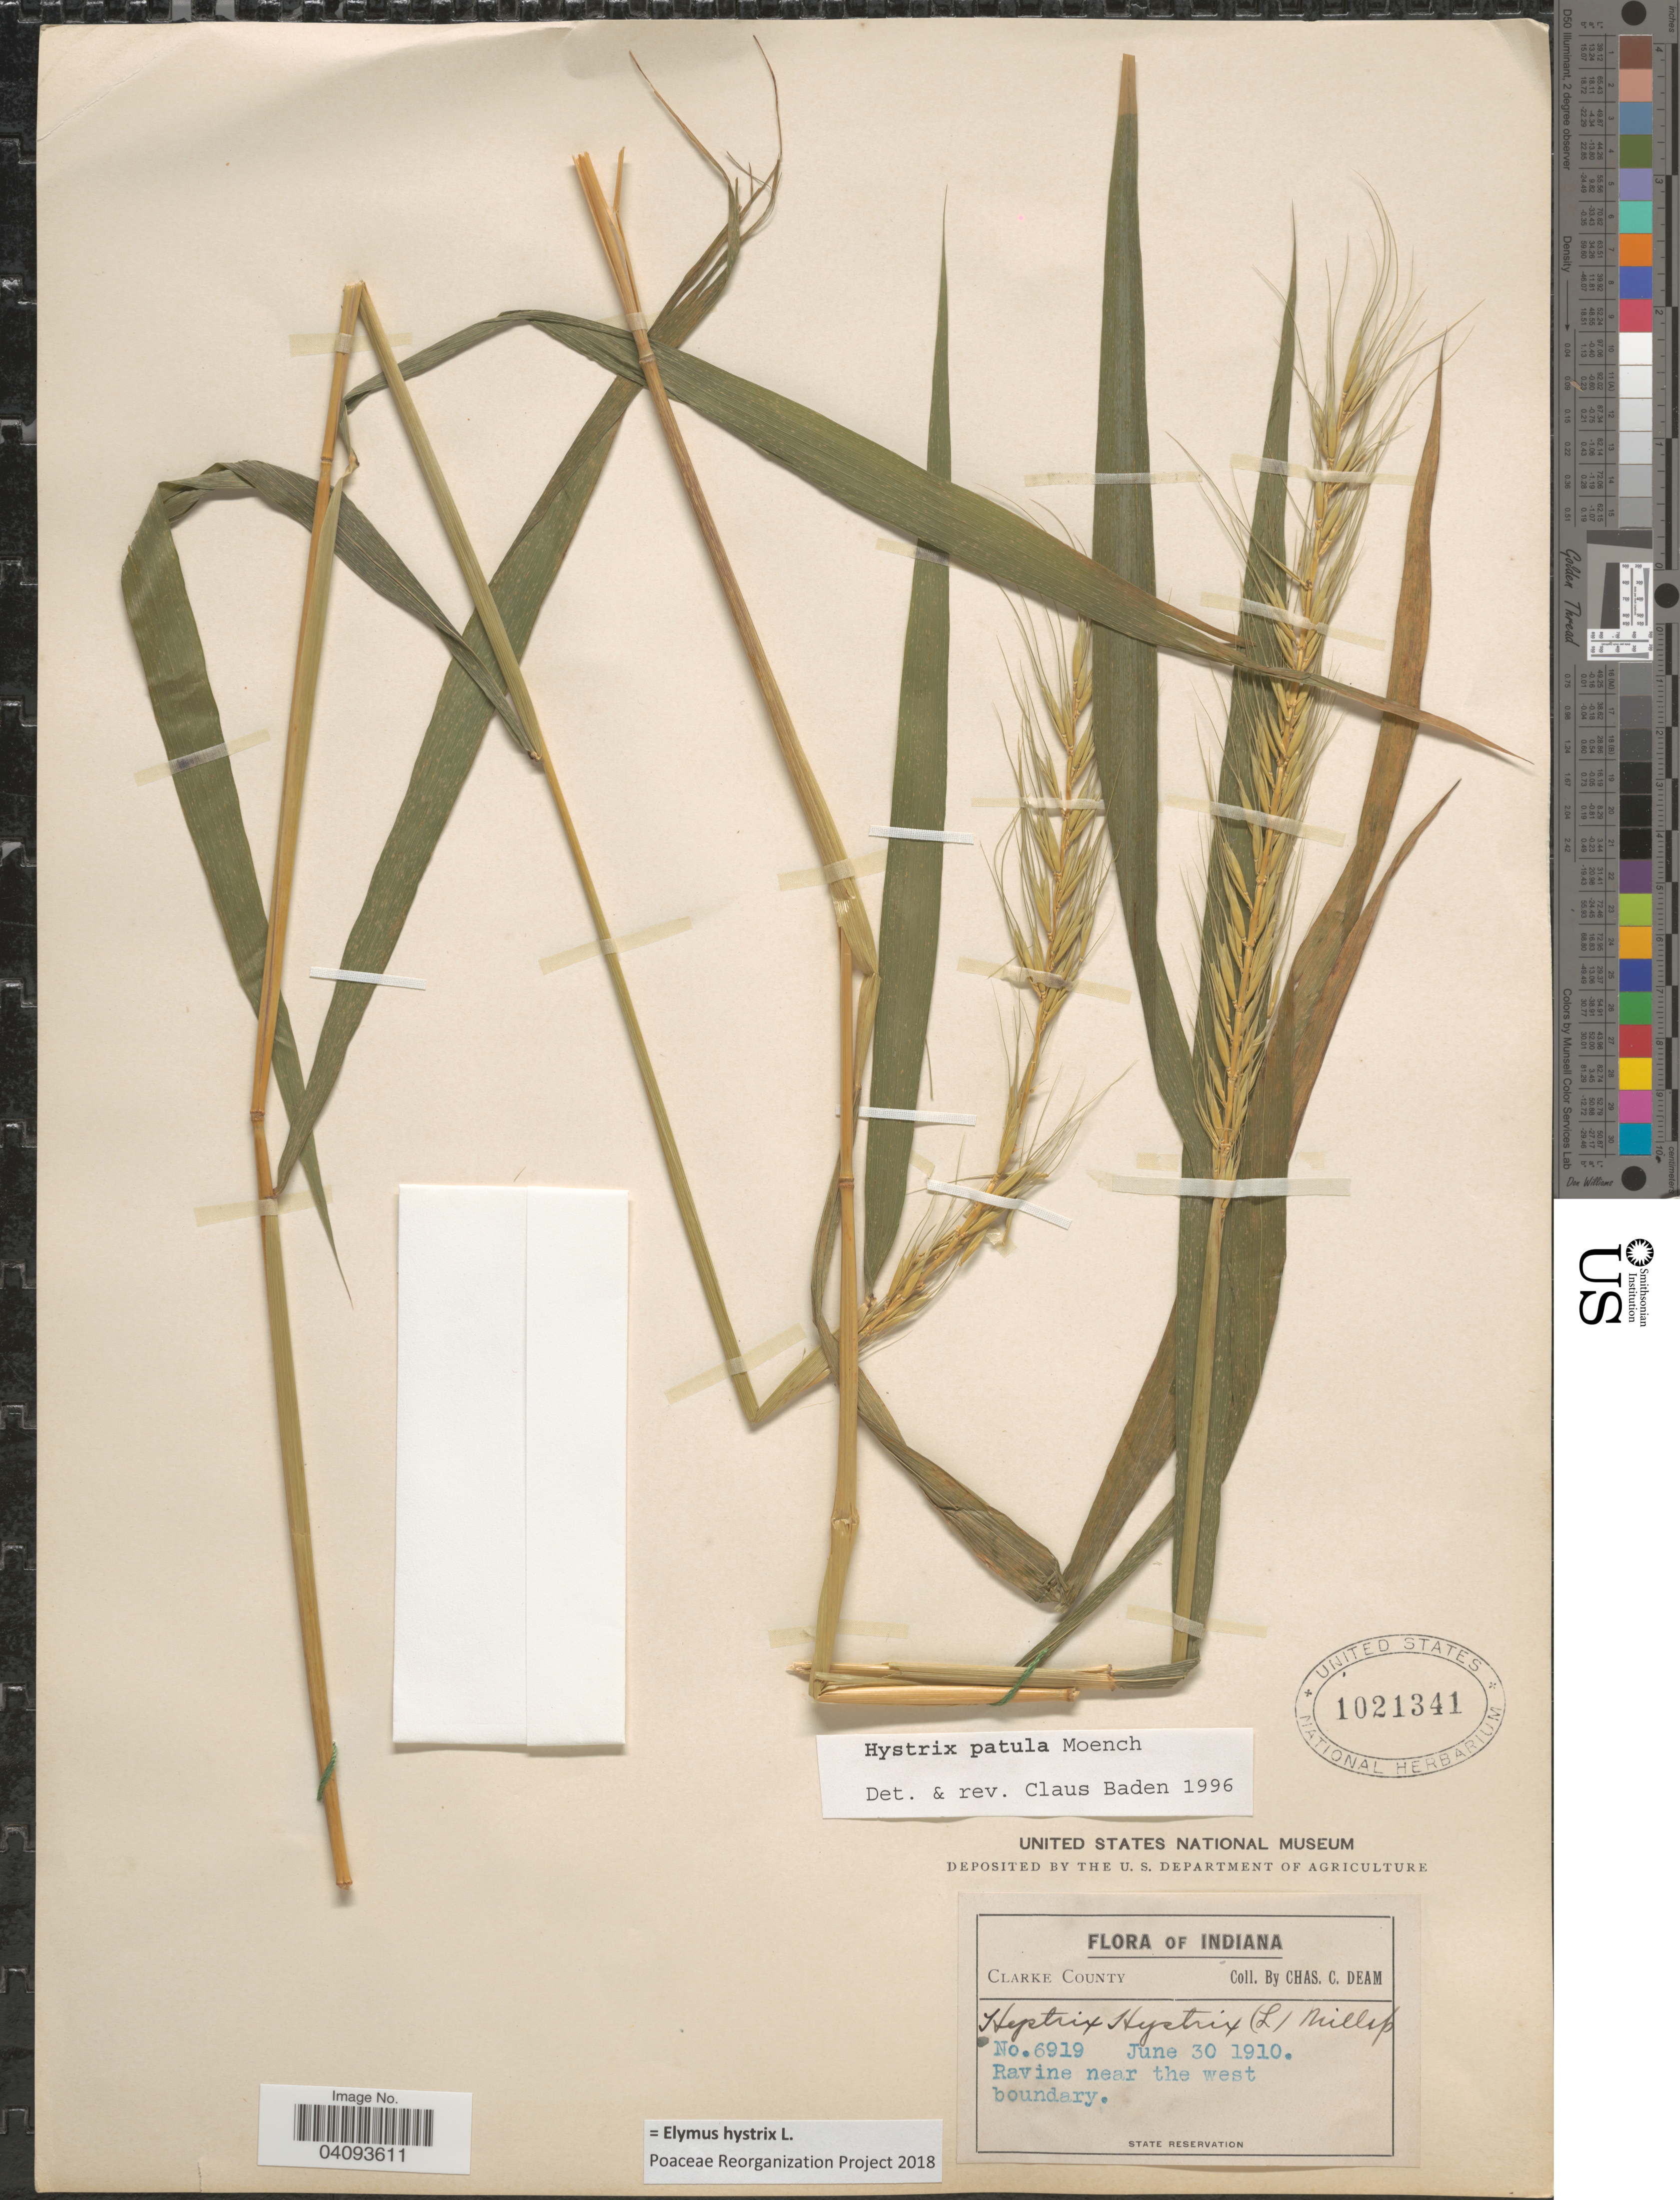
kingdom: Plantae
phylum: Tracheophyta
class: Liliopsida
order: Poales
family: Poaceae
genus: Elymus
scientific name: Elymus hystrix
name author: L.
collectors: C. C. Deam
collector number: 6919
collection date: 1910-06-30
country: United States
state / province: Indiana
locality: Clarke County. Ravine near the west boundary. State Reservation.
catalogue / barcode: US 1021341